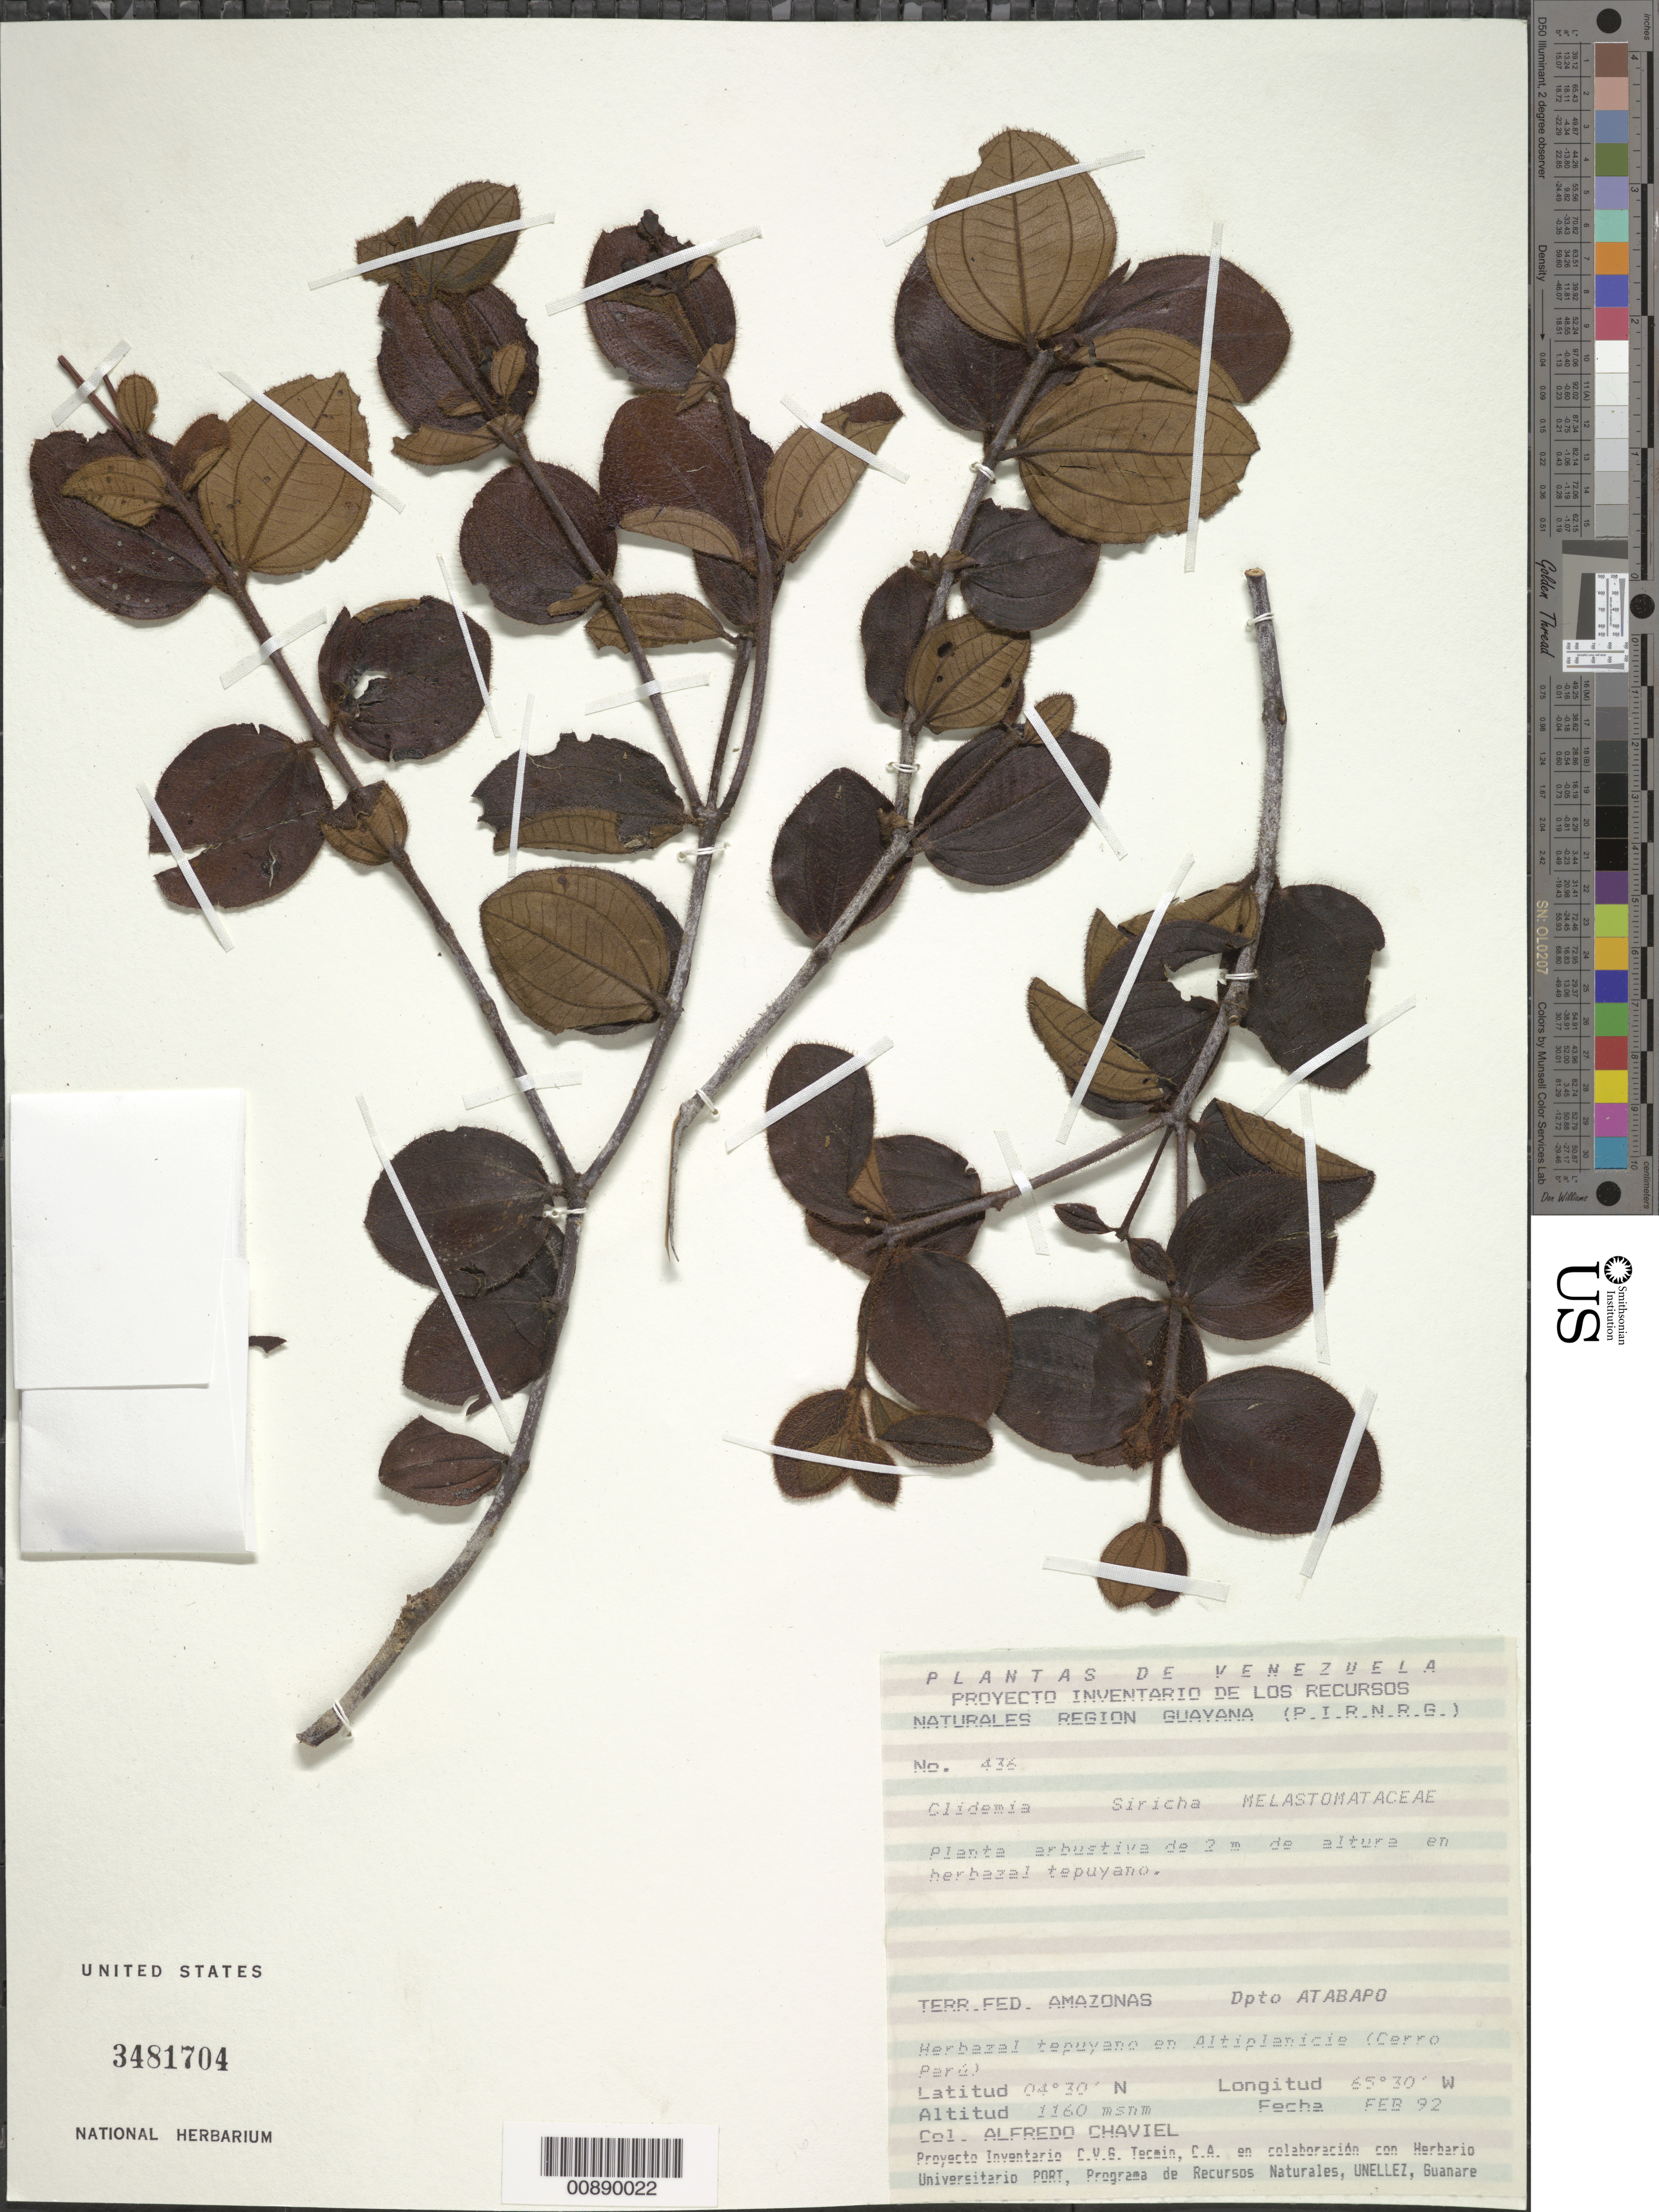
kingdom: Plantae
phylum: Tracheophyta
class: Magnoliopsida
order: Myrtales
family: Melastomataceae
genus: Clidemia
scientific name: Clidemia sp.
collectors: A. Chaviel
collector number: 436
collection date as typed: Feb-92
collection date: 1992-02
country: Venezuela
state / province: Amazonas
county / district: Atabapo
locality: Cerro Parú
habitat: Herbazal tepuyano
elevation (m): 1160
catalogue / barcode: US 3481704